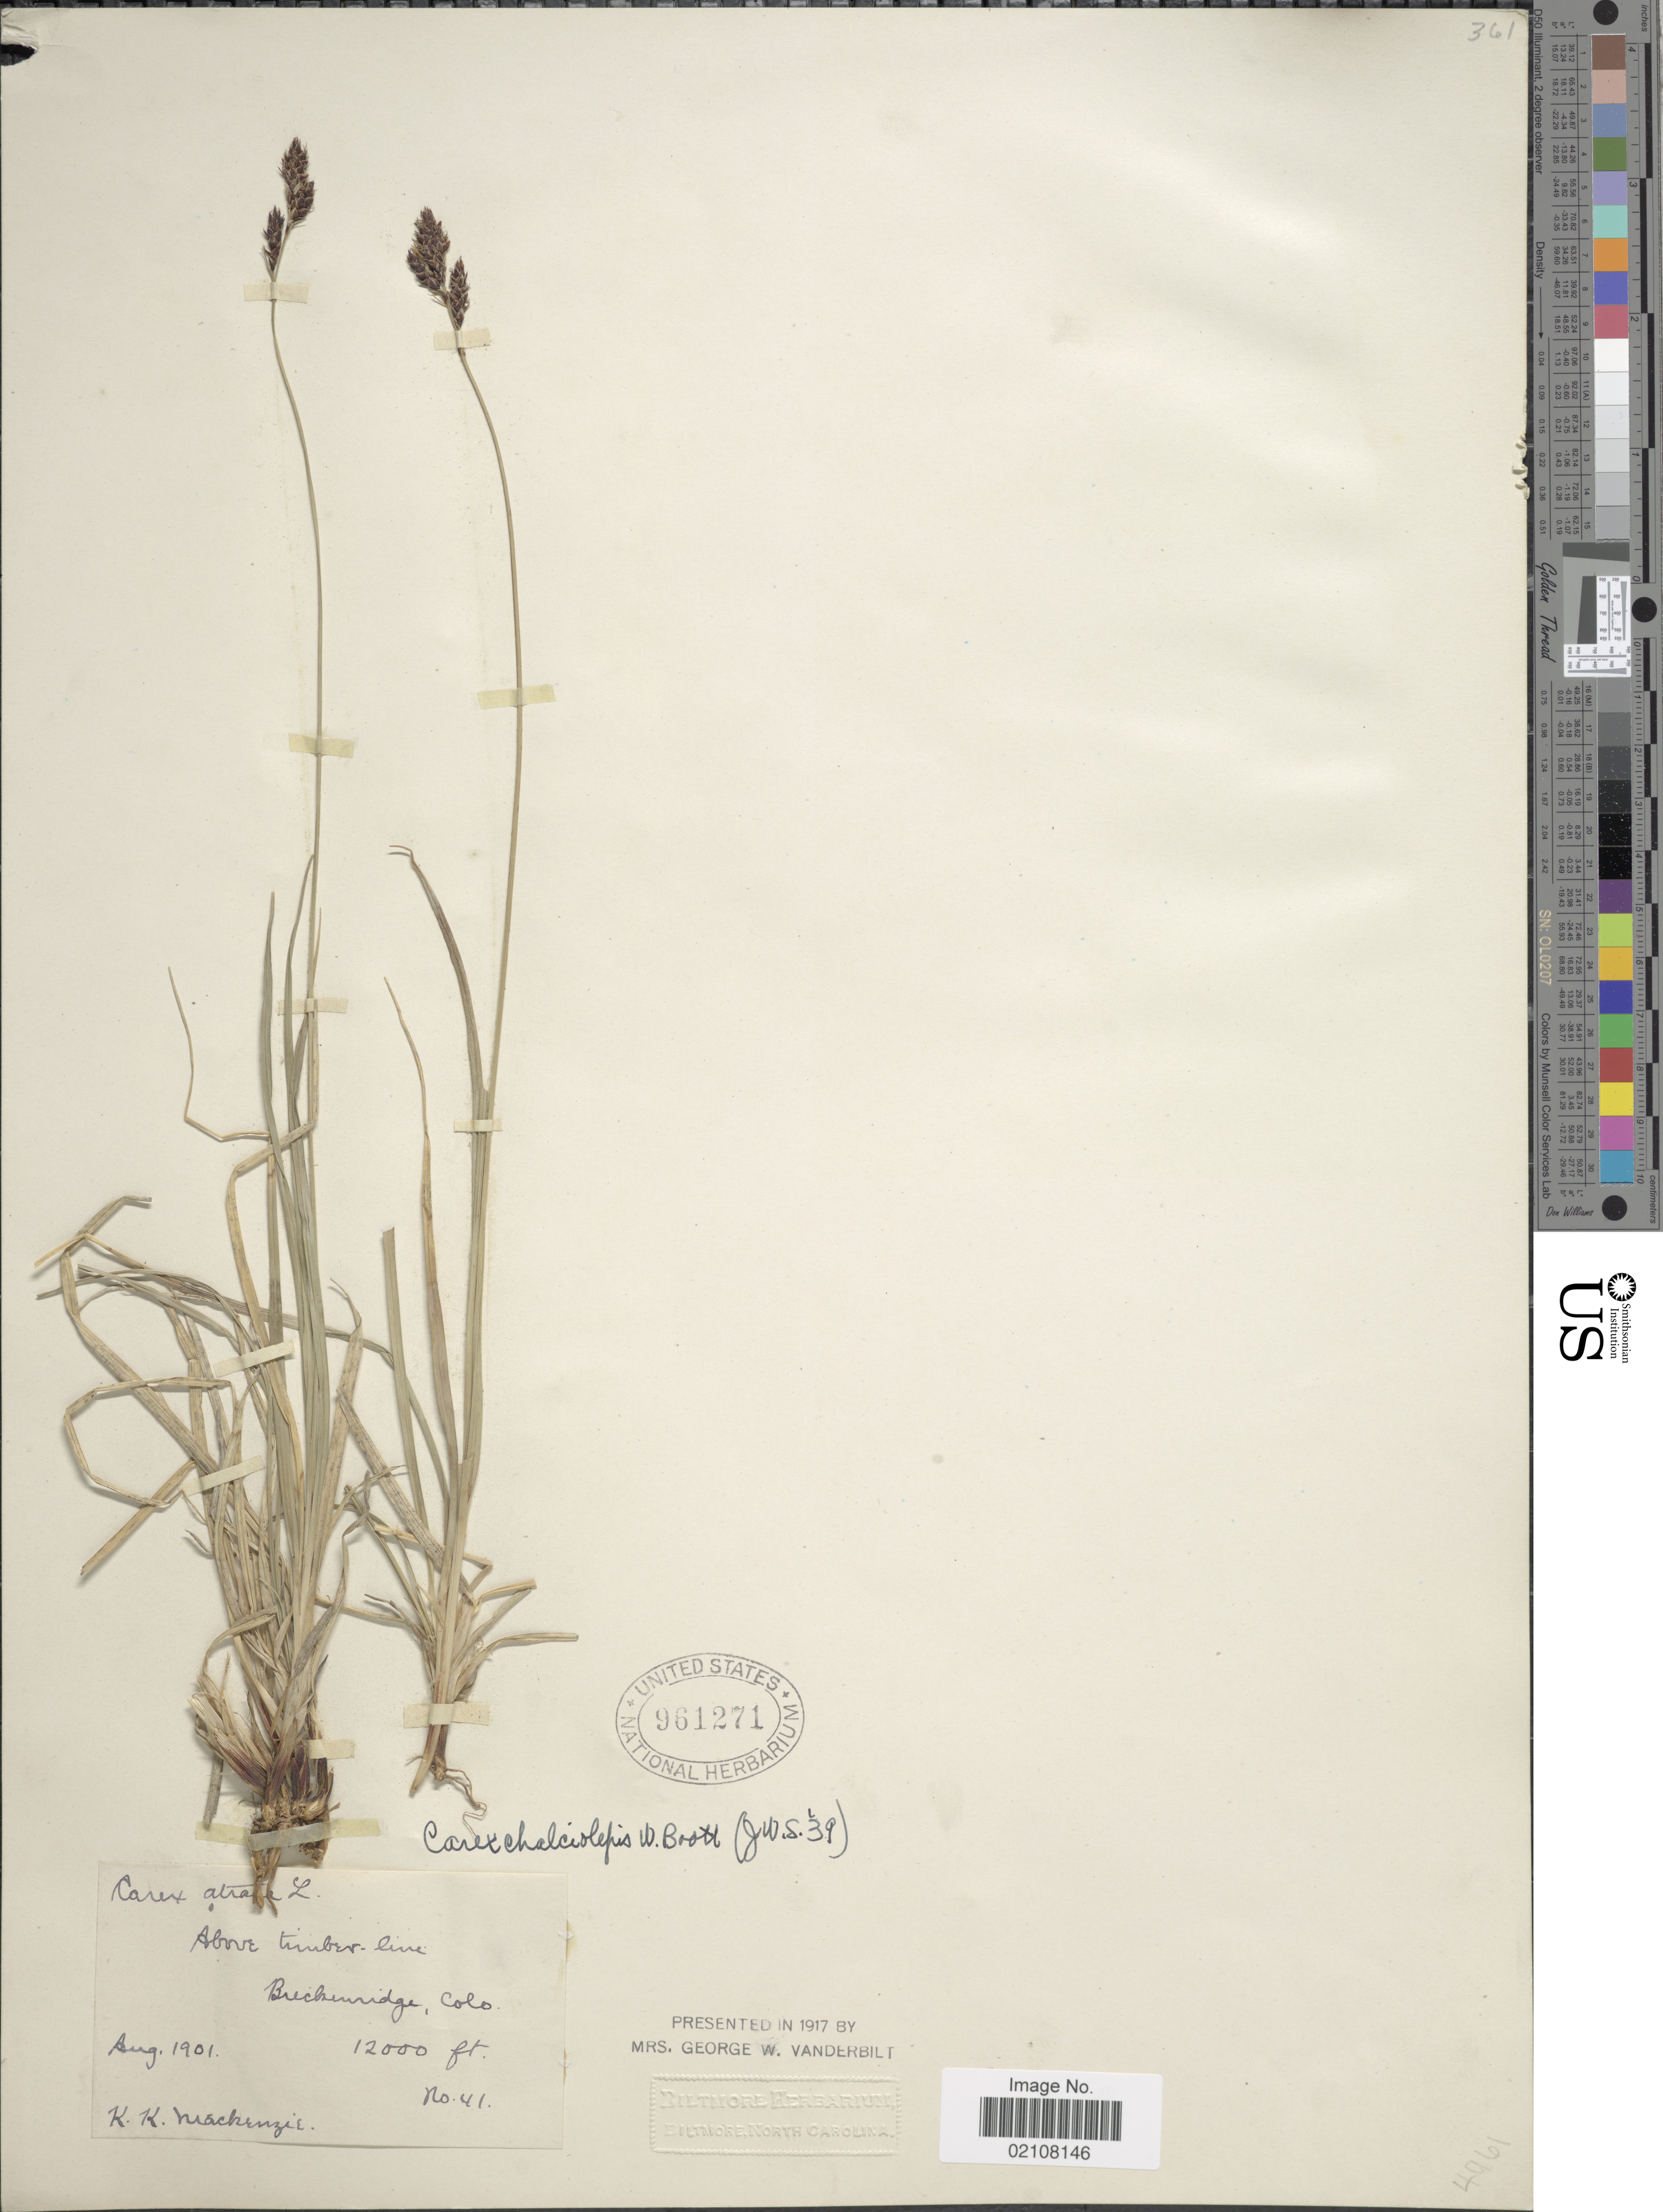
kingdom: Plantae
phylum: Tracheophyta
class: Liliopsida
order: Poales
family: Cyperaceae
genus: Carex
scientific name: Carex chalciolepis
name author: Holm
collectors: K. K. Mackenzie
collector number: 41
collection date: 1901-08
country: United States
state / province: Colorado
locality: Above timberline, Breckenridge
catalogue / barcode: US 961271